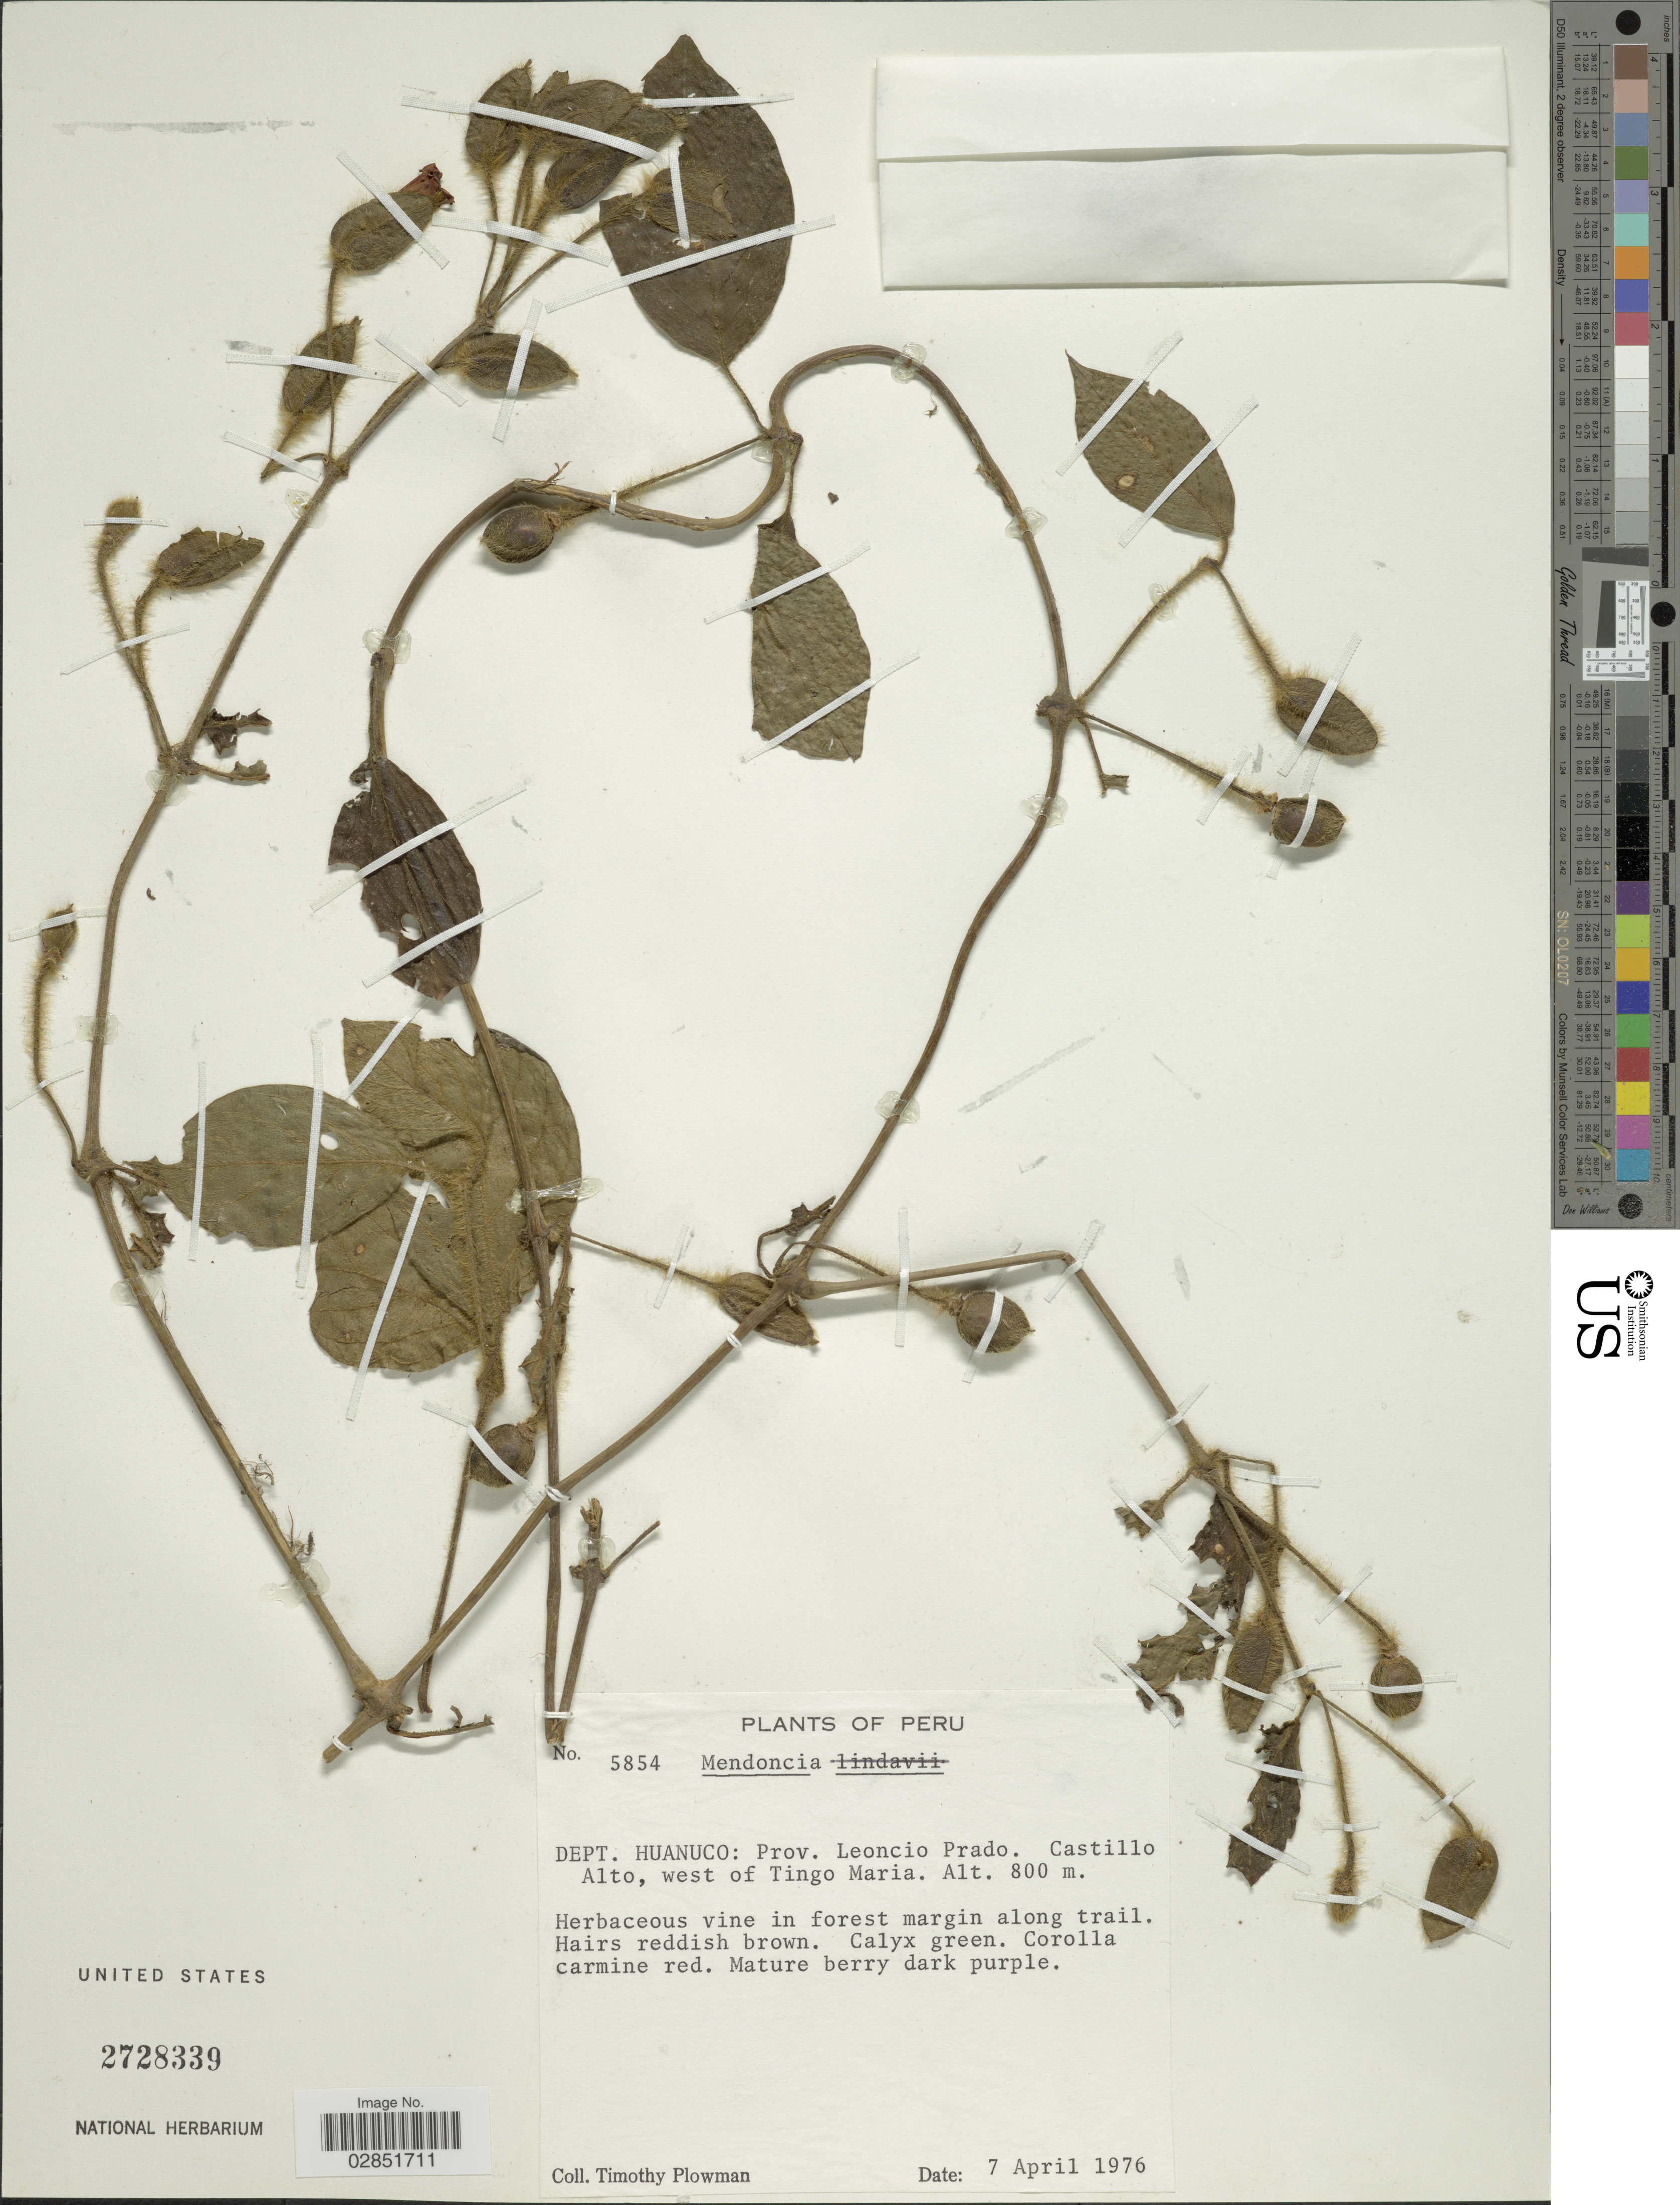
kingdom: Plantae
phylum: Tracheophyta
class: Magnoliopsida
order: Lamiales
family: Acanthaceae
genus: Mendoncia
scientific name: Mendoncia sp.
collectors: T. Plowman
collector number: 5854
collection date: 1976-04-07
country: Peru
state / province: Huánuco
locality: Dept. Huanuco: Prov. Leoncio Prado. Castillo Alto, west of Tingo Maria.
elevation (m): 800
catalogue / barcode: US 2728339